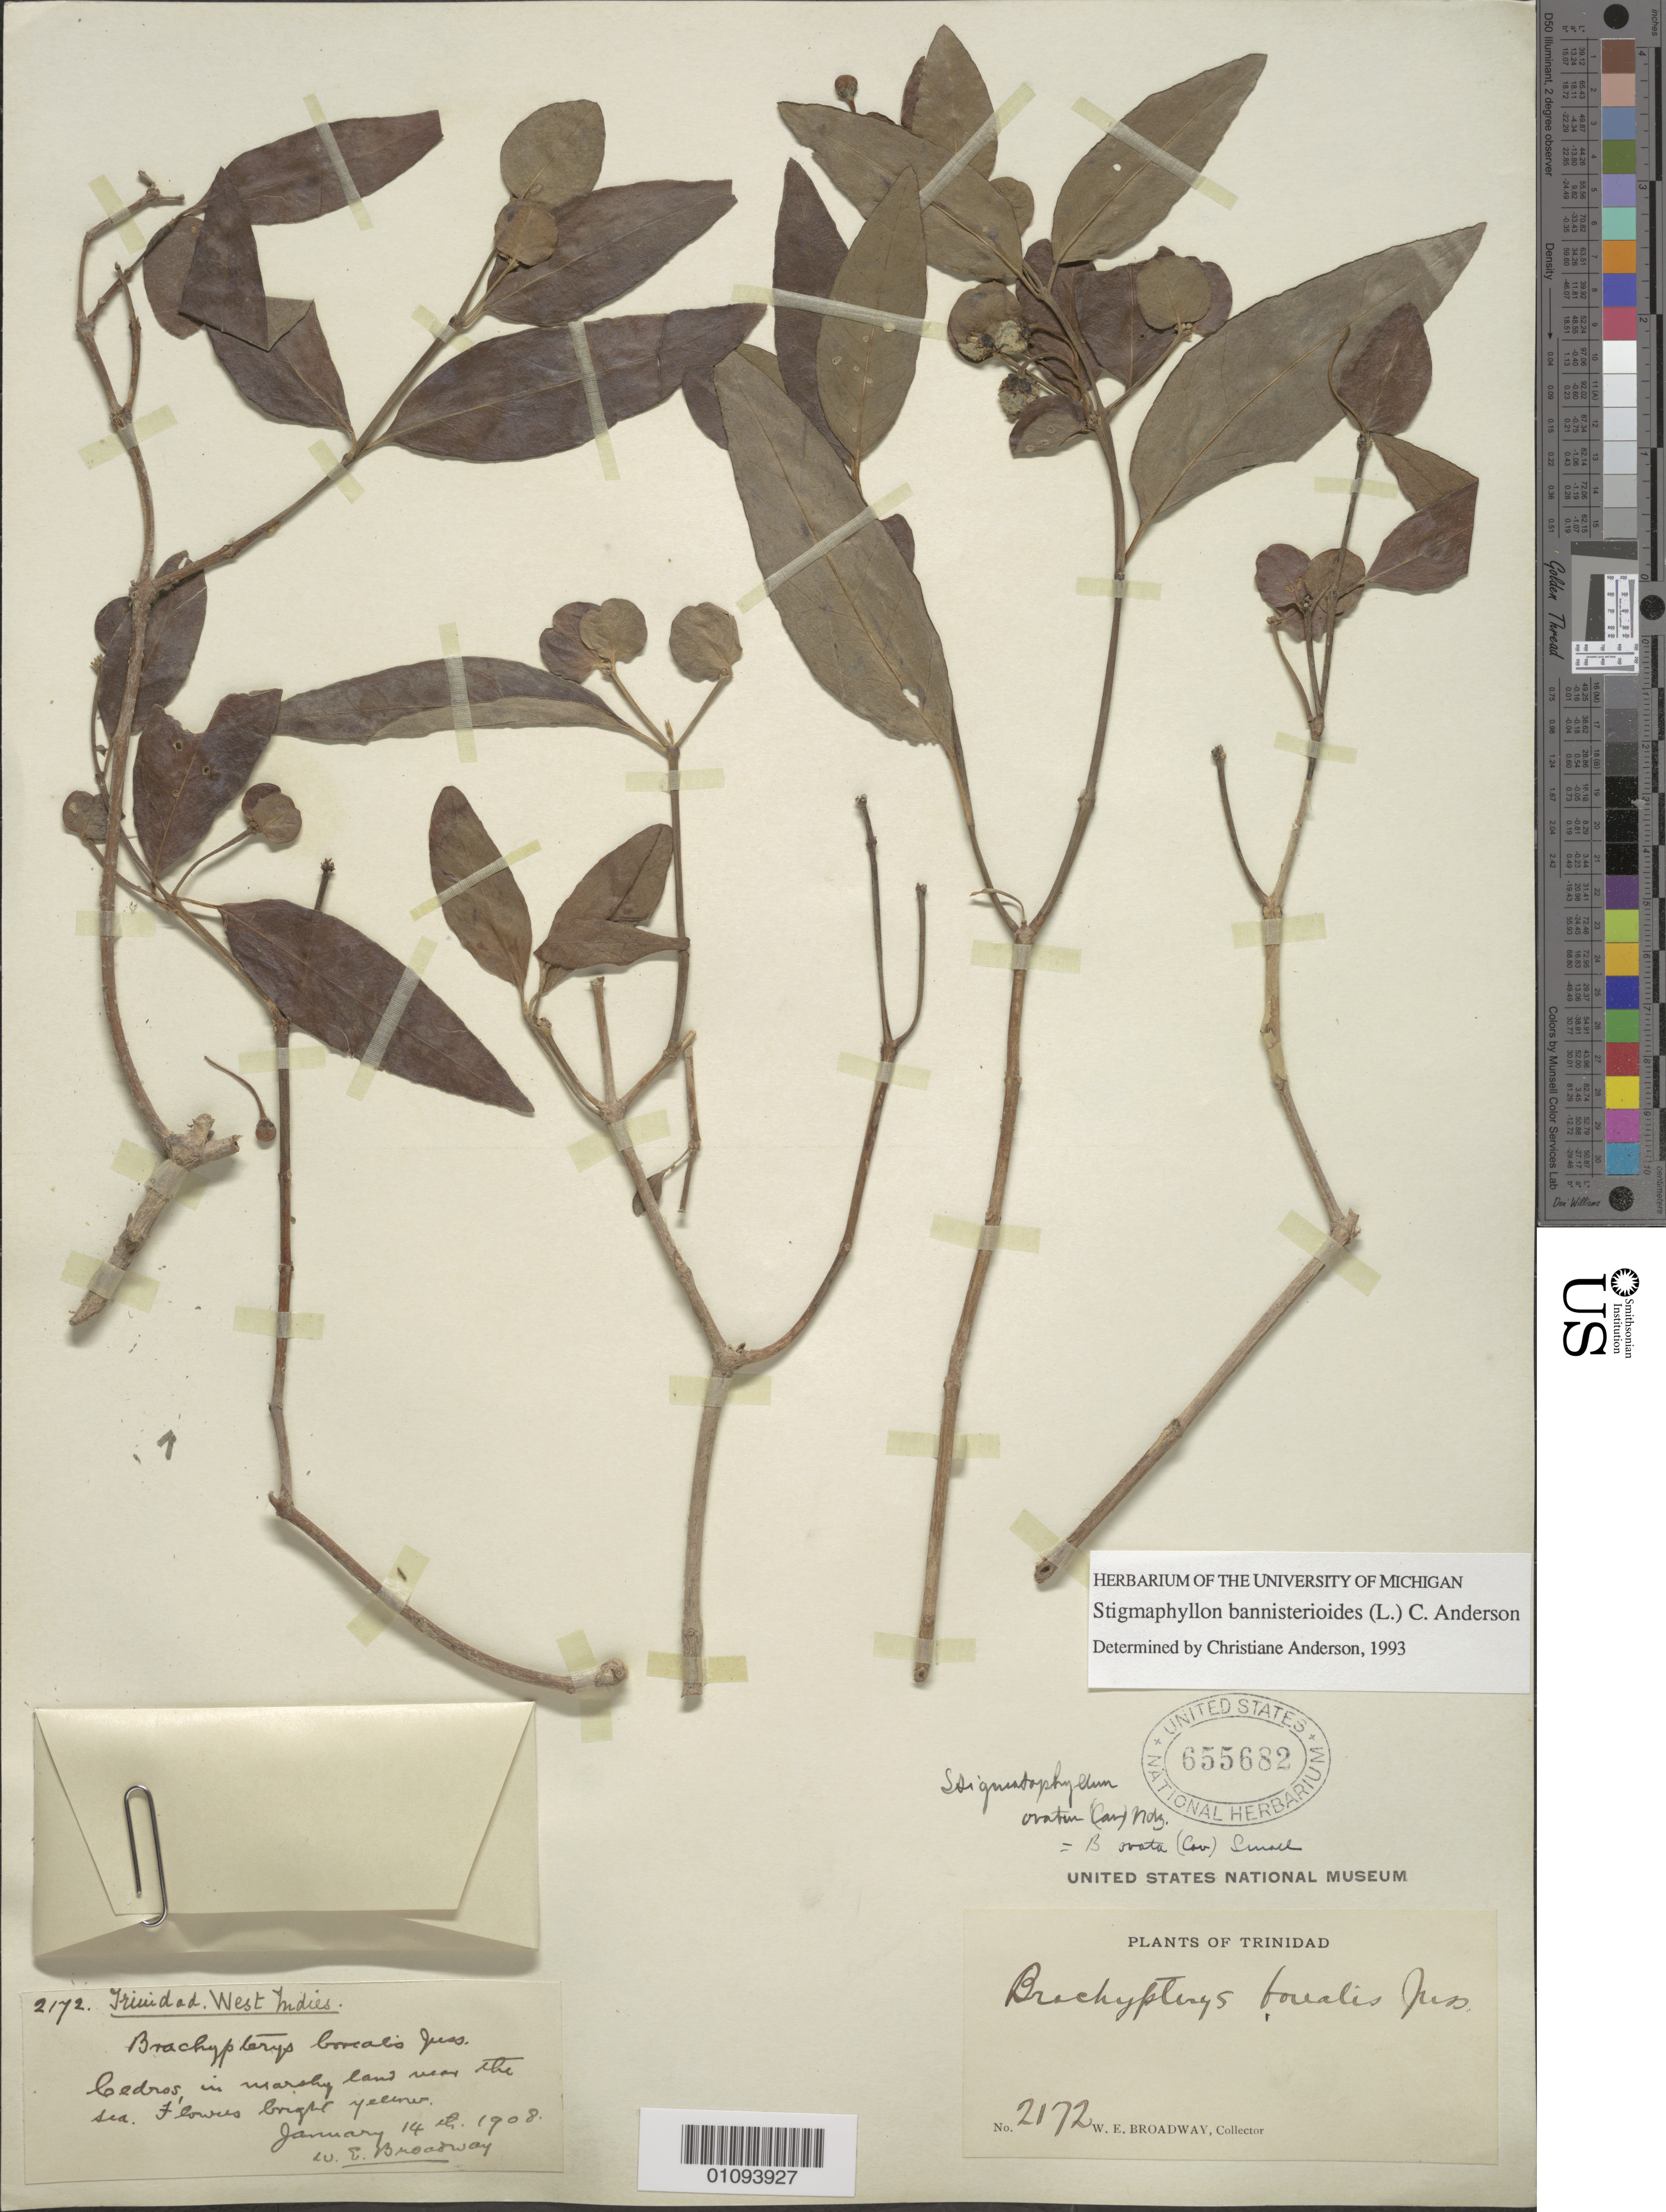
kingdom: Plantae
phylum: Tracheophyta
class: Magnoliopsida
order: Malpighiales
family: Malpighiaceae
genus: Stigmaphyllon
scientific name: Stigmaphyllon bannisterioides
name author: (L.) C.E. Anderson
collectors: W. E. Broadway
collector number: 2172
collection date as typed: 14 Jan 1908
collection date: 1908-01-14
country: Trinidad and Tobago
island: Trinidad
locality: Cedros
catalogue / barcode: US 655682